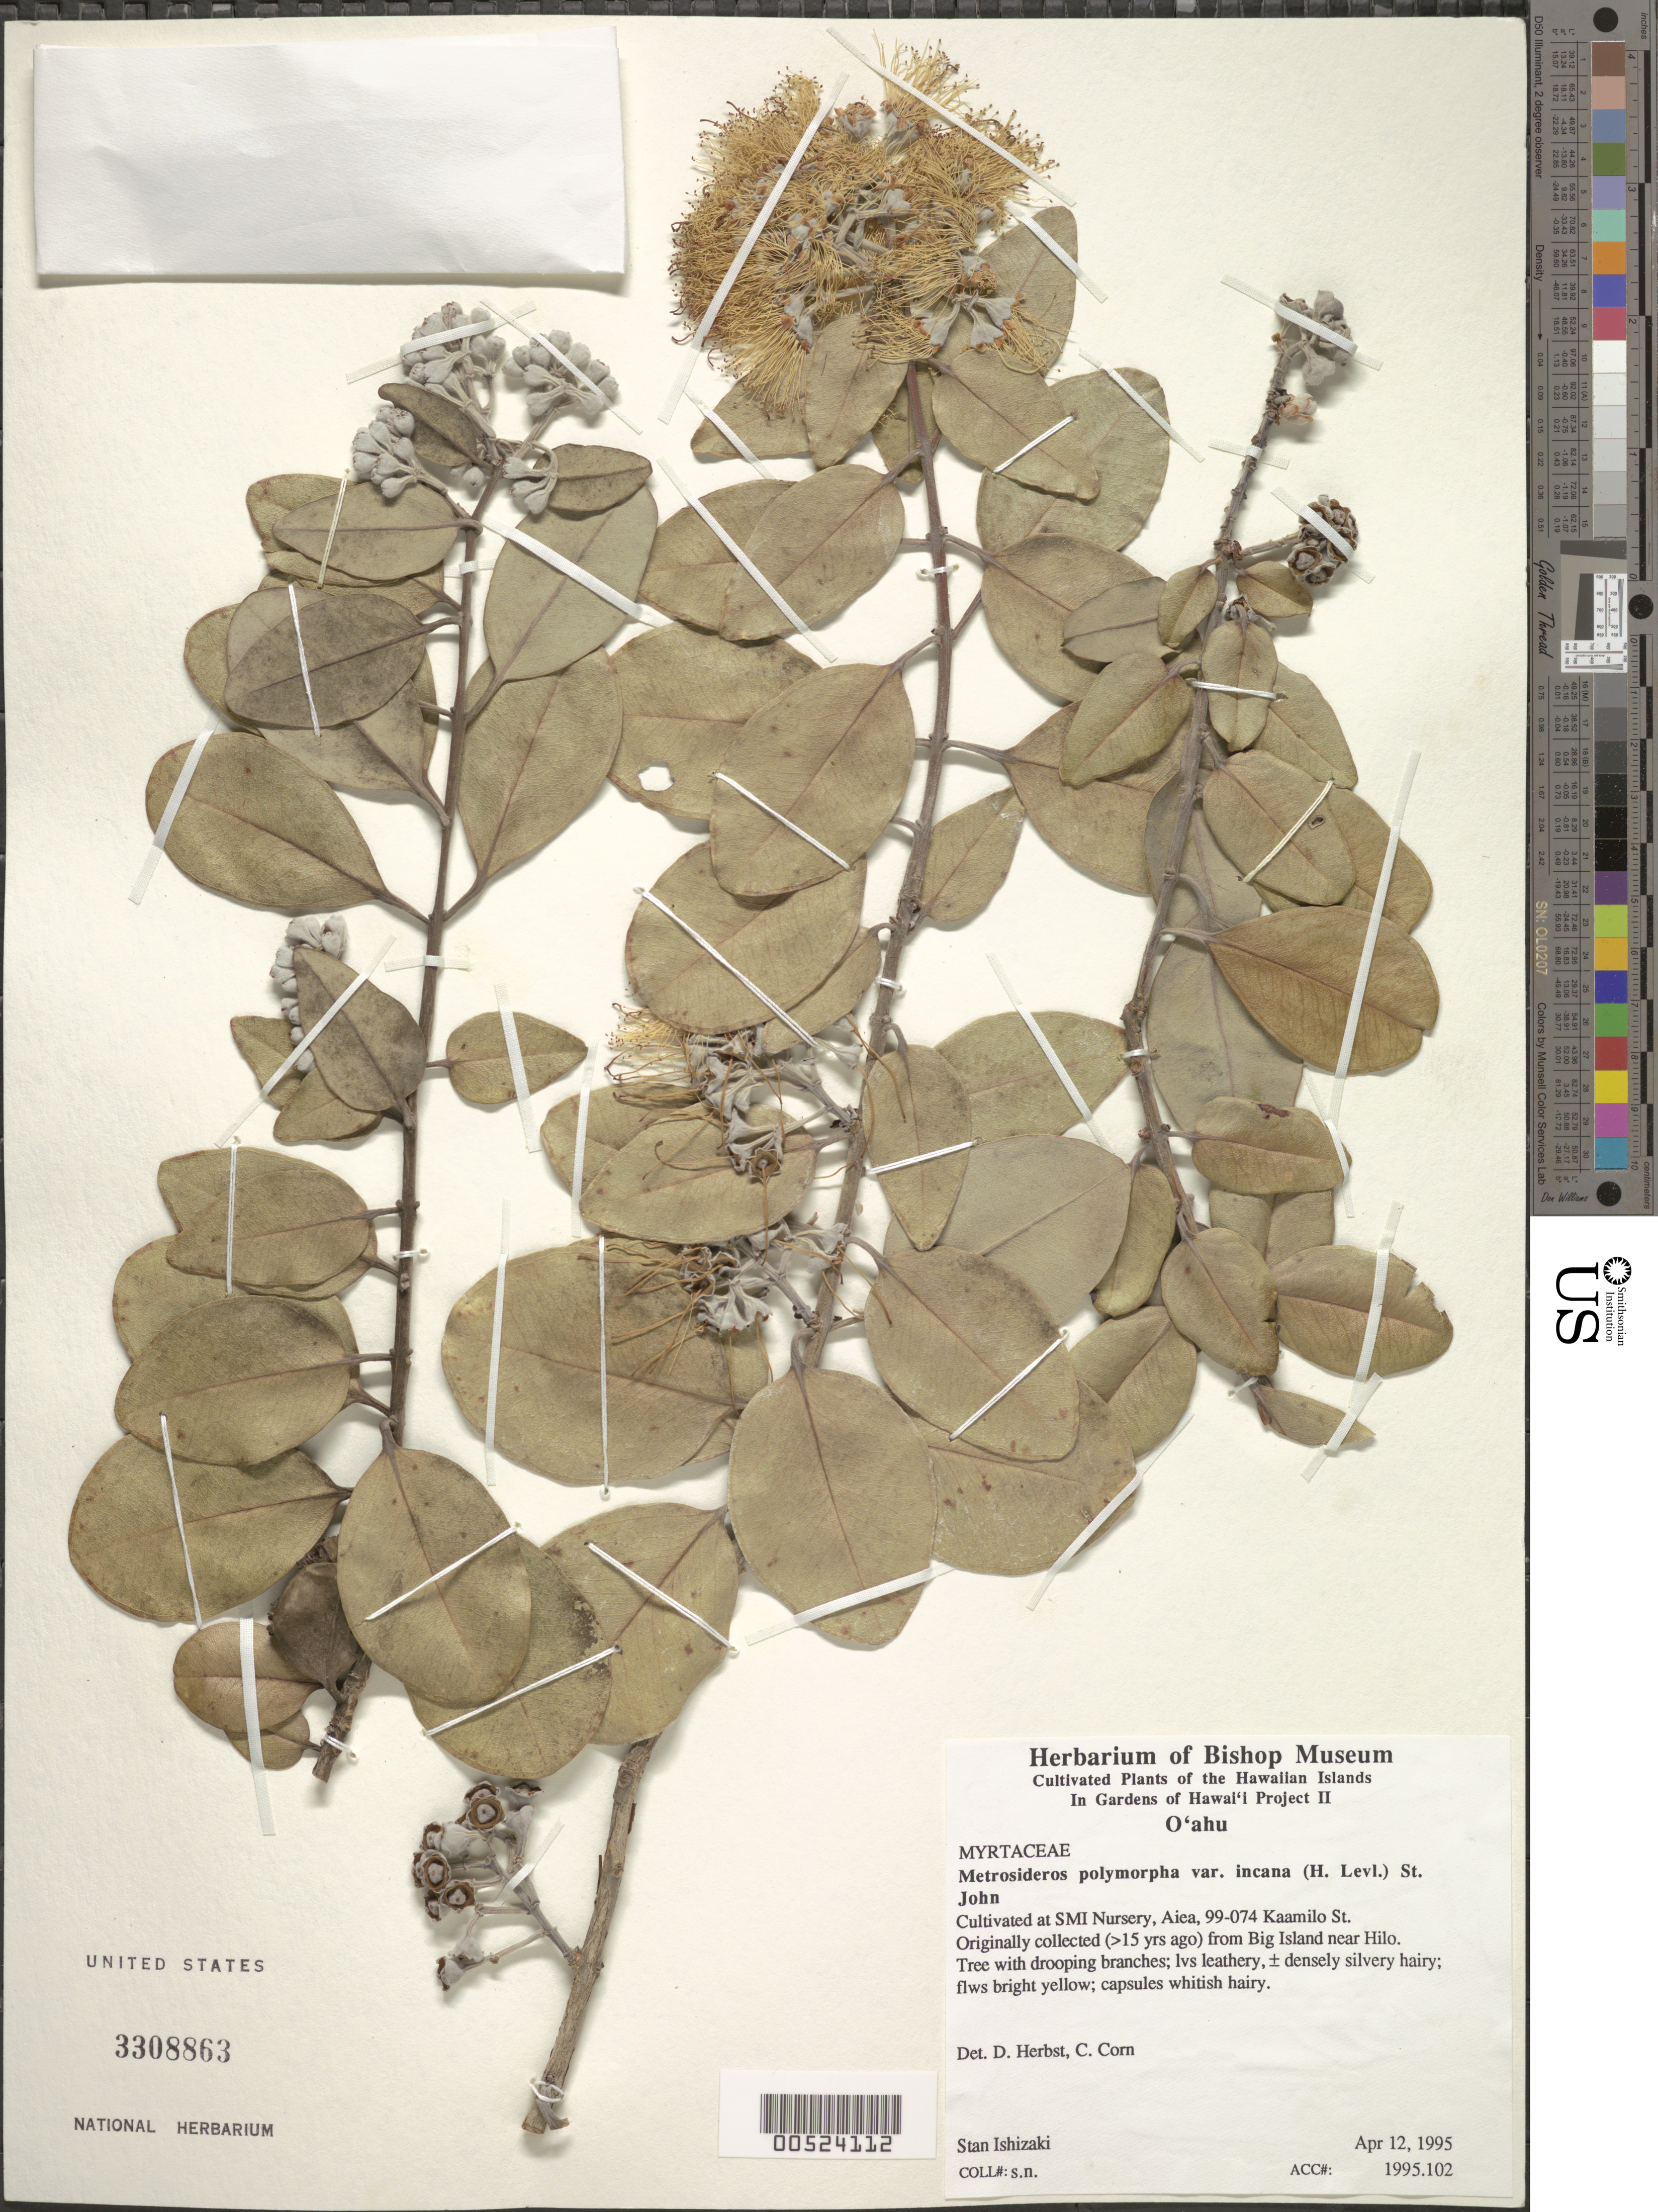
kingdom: Plantae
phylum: Tracheophyta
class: Magnoliopsida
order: Myrtales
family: Myrtaceae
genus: Metrosideros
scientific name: Metrosideros polymorpha var. incana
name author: H. St. John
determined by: Herbst, D. R.; Corn, C.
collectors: S. Ishizaki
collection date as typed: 12 Apr 1995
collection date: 1995-04-12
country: United States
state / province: Hawaii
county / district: Honolulu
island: Oahu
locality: At SMI Nursery, Aiea, 99-074 Kaamilo St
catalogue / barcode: US 3308863